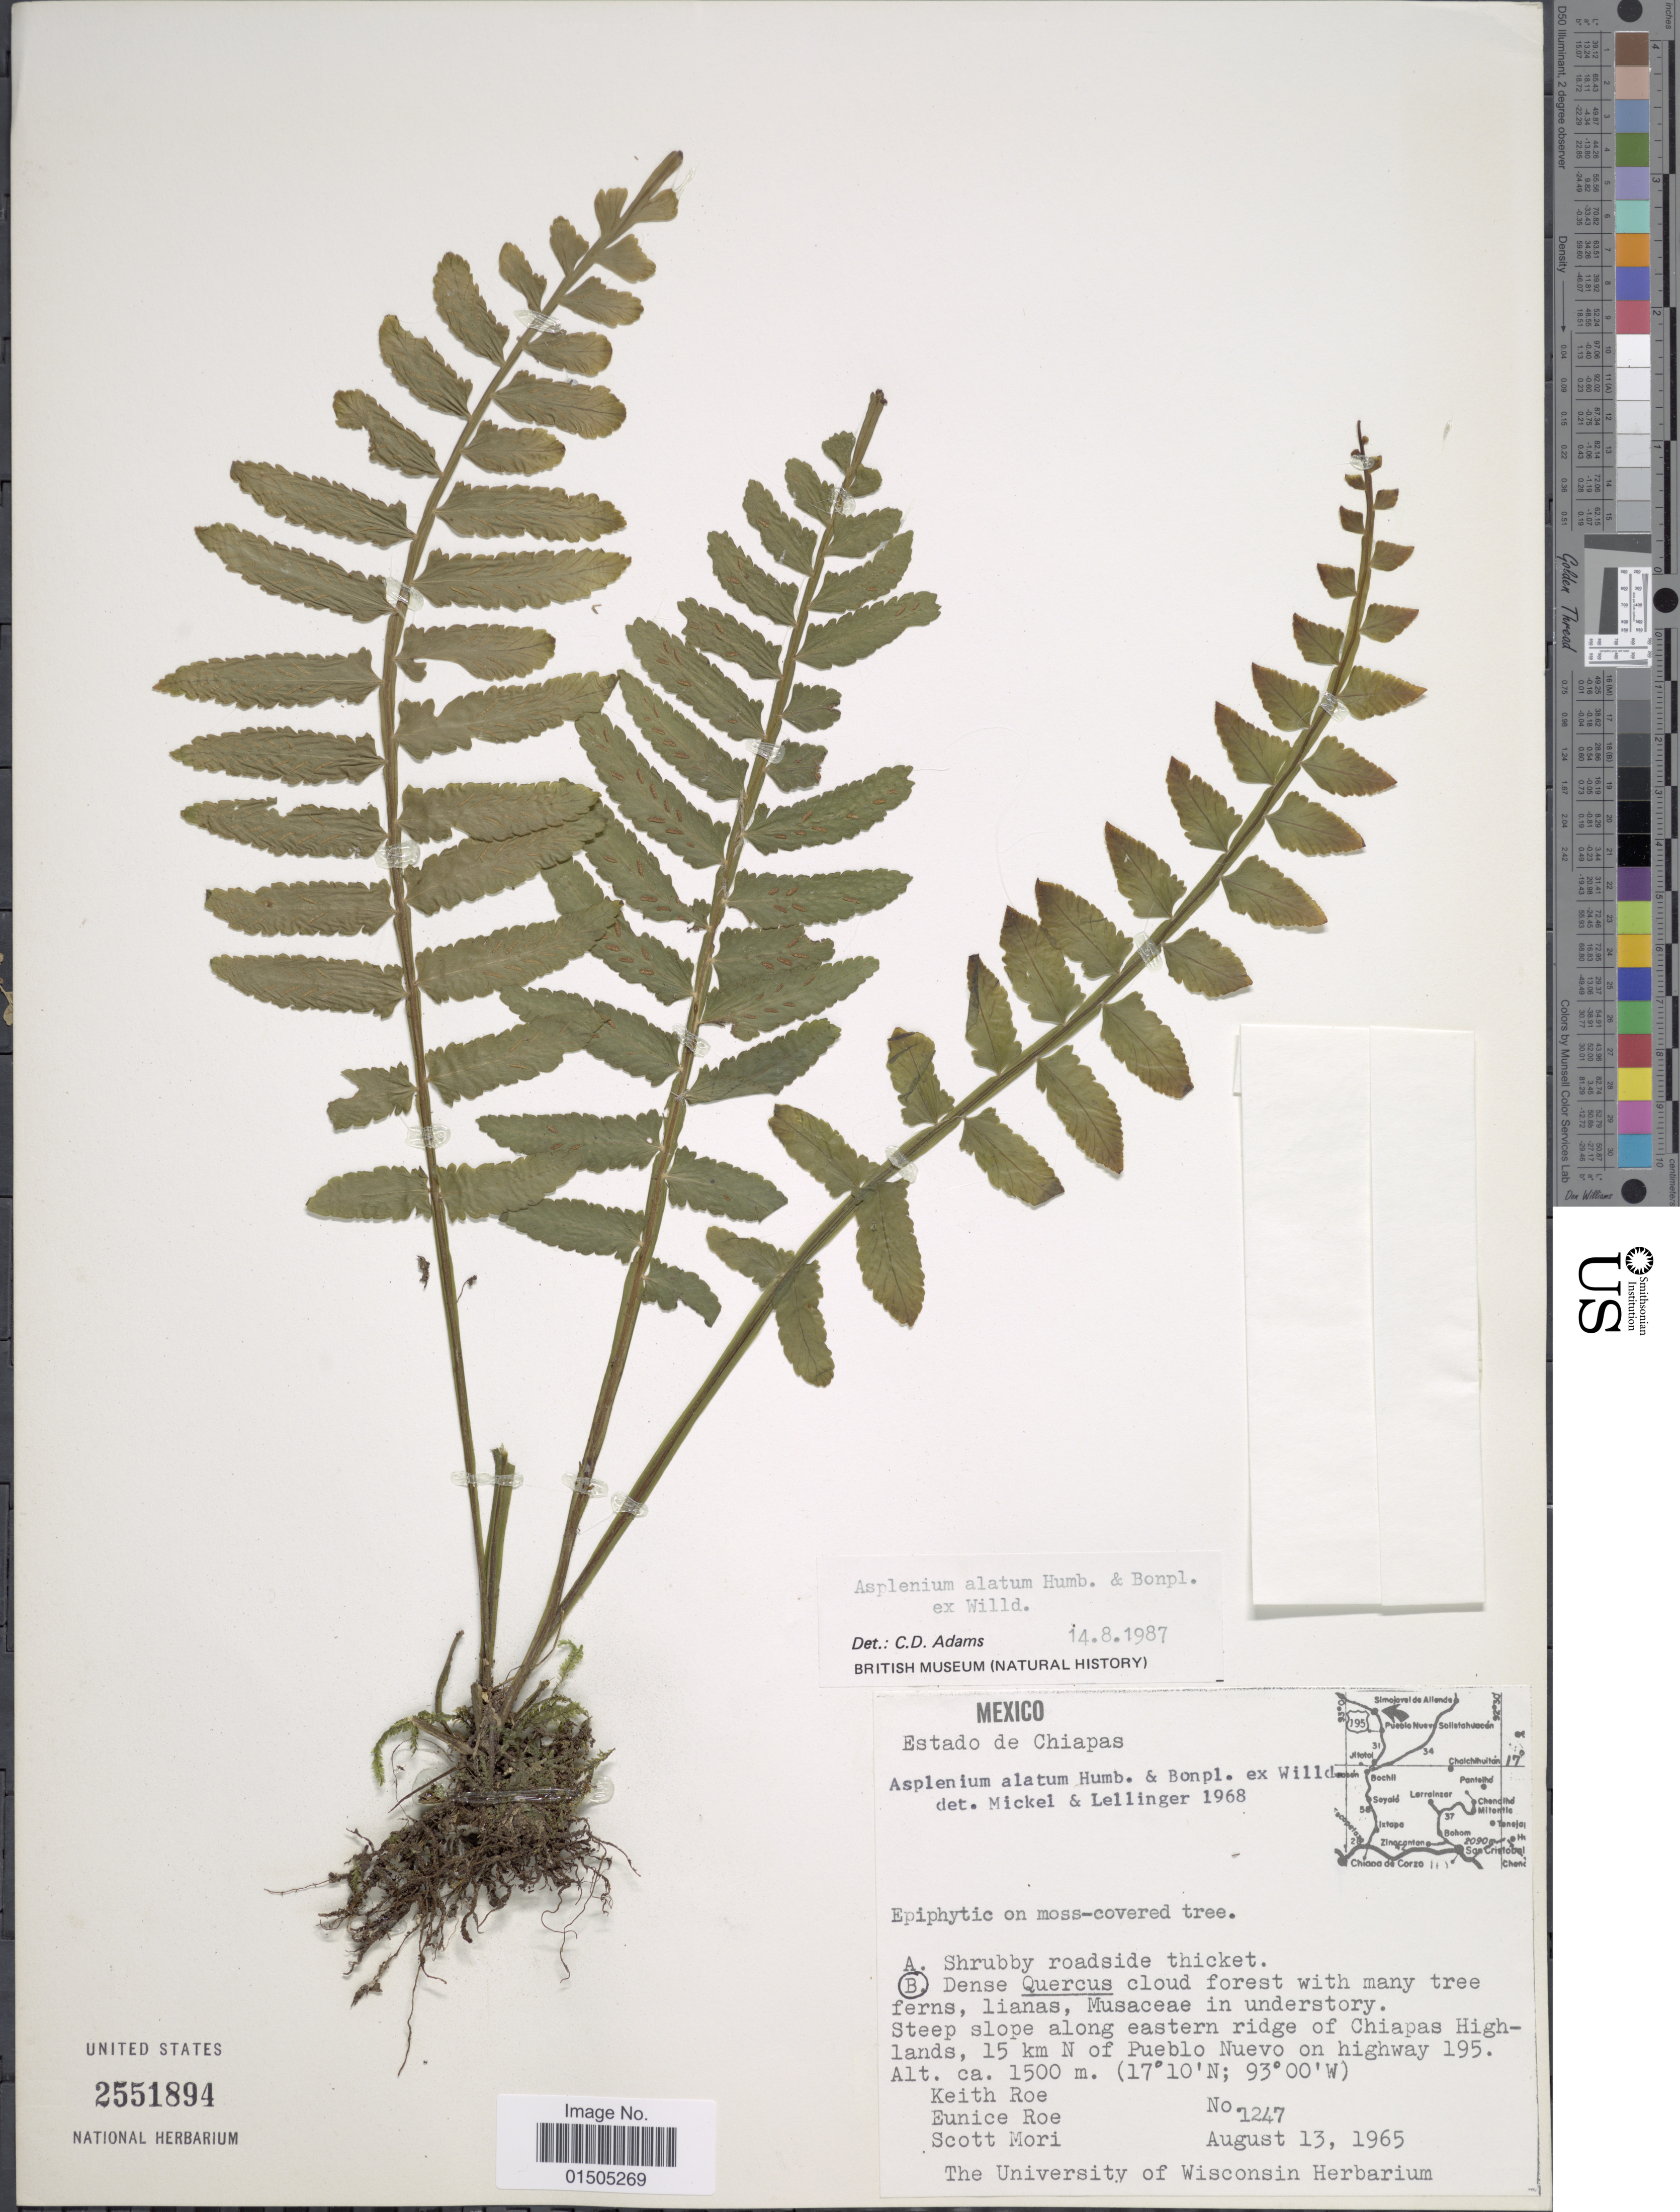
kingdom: Plantae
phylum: Tracheophyta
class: Polypodiopsida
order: Polypodiales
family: Aspleniaceae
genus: Asplenium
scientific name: Asplenium alatum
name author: Humb. & Bonpl. ex Willd.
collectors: K. E. Roe, E. Roe & S. Mori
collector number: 1247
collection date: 1965-08-13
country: Mexico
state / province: Chiapas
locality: Steep slope along eastern ridge of Chiapas Highlands, 15 km N of Pueblo Nuevo on highway 195.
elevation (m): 1500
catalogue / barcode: US 2551894